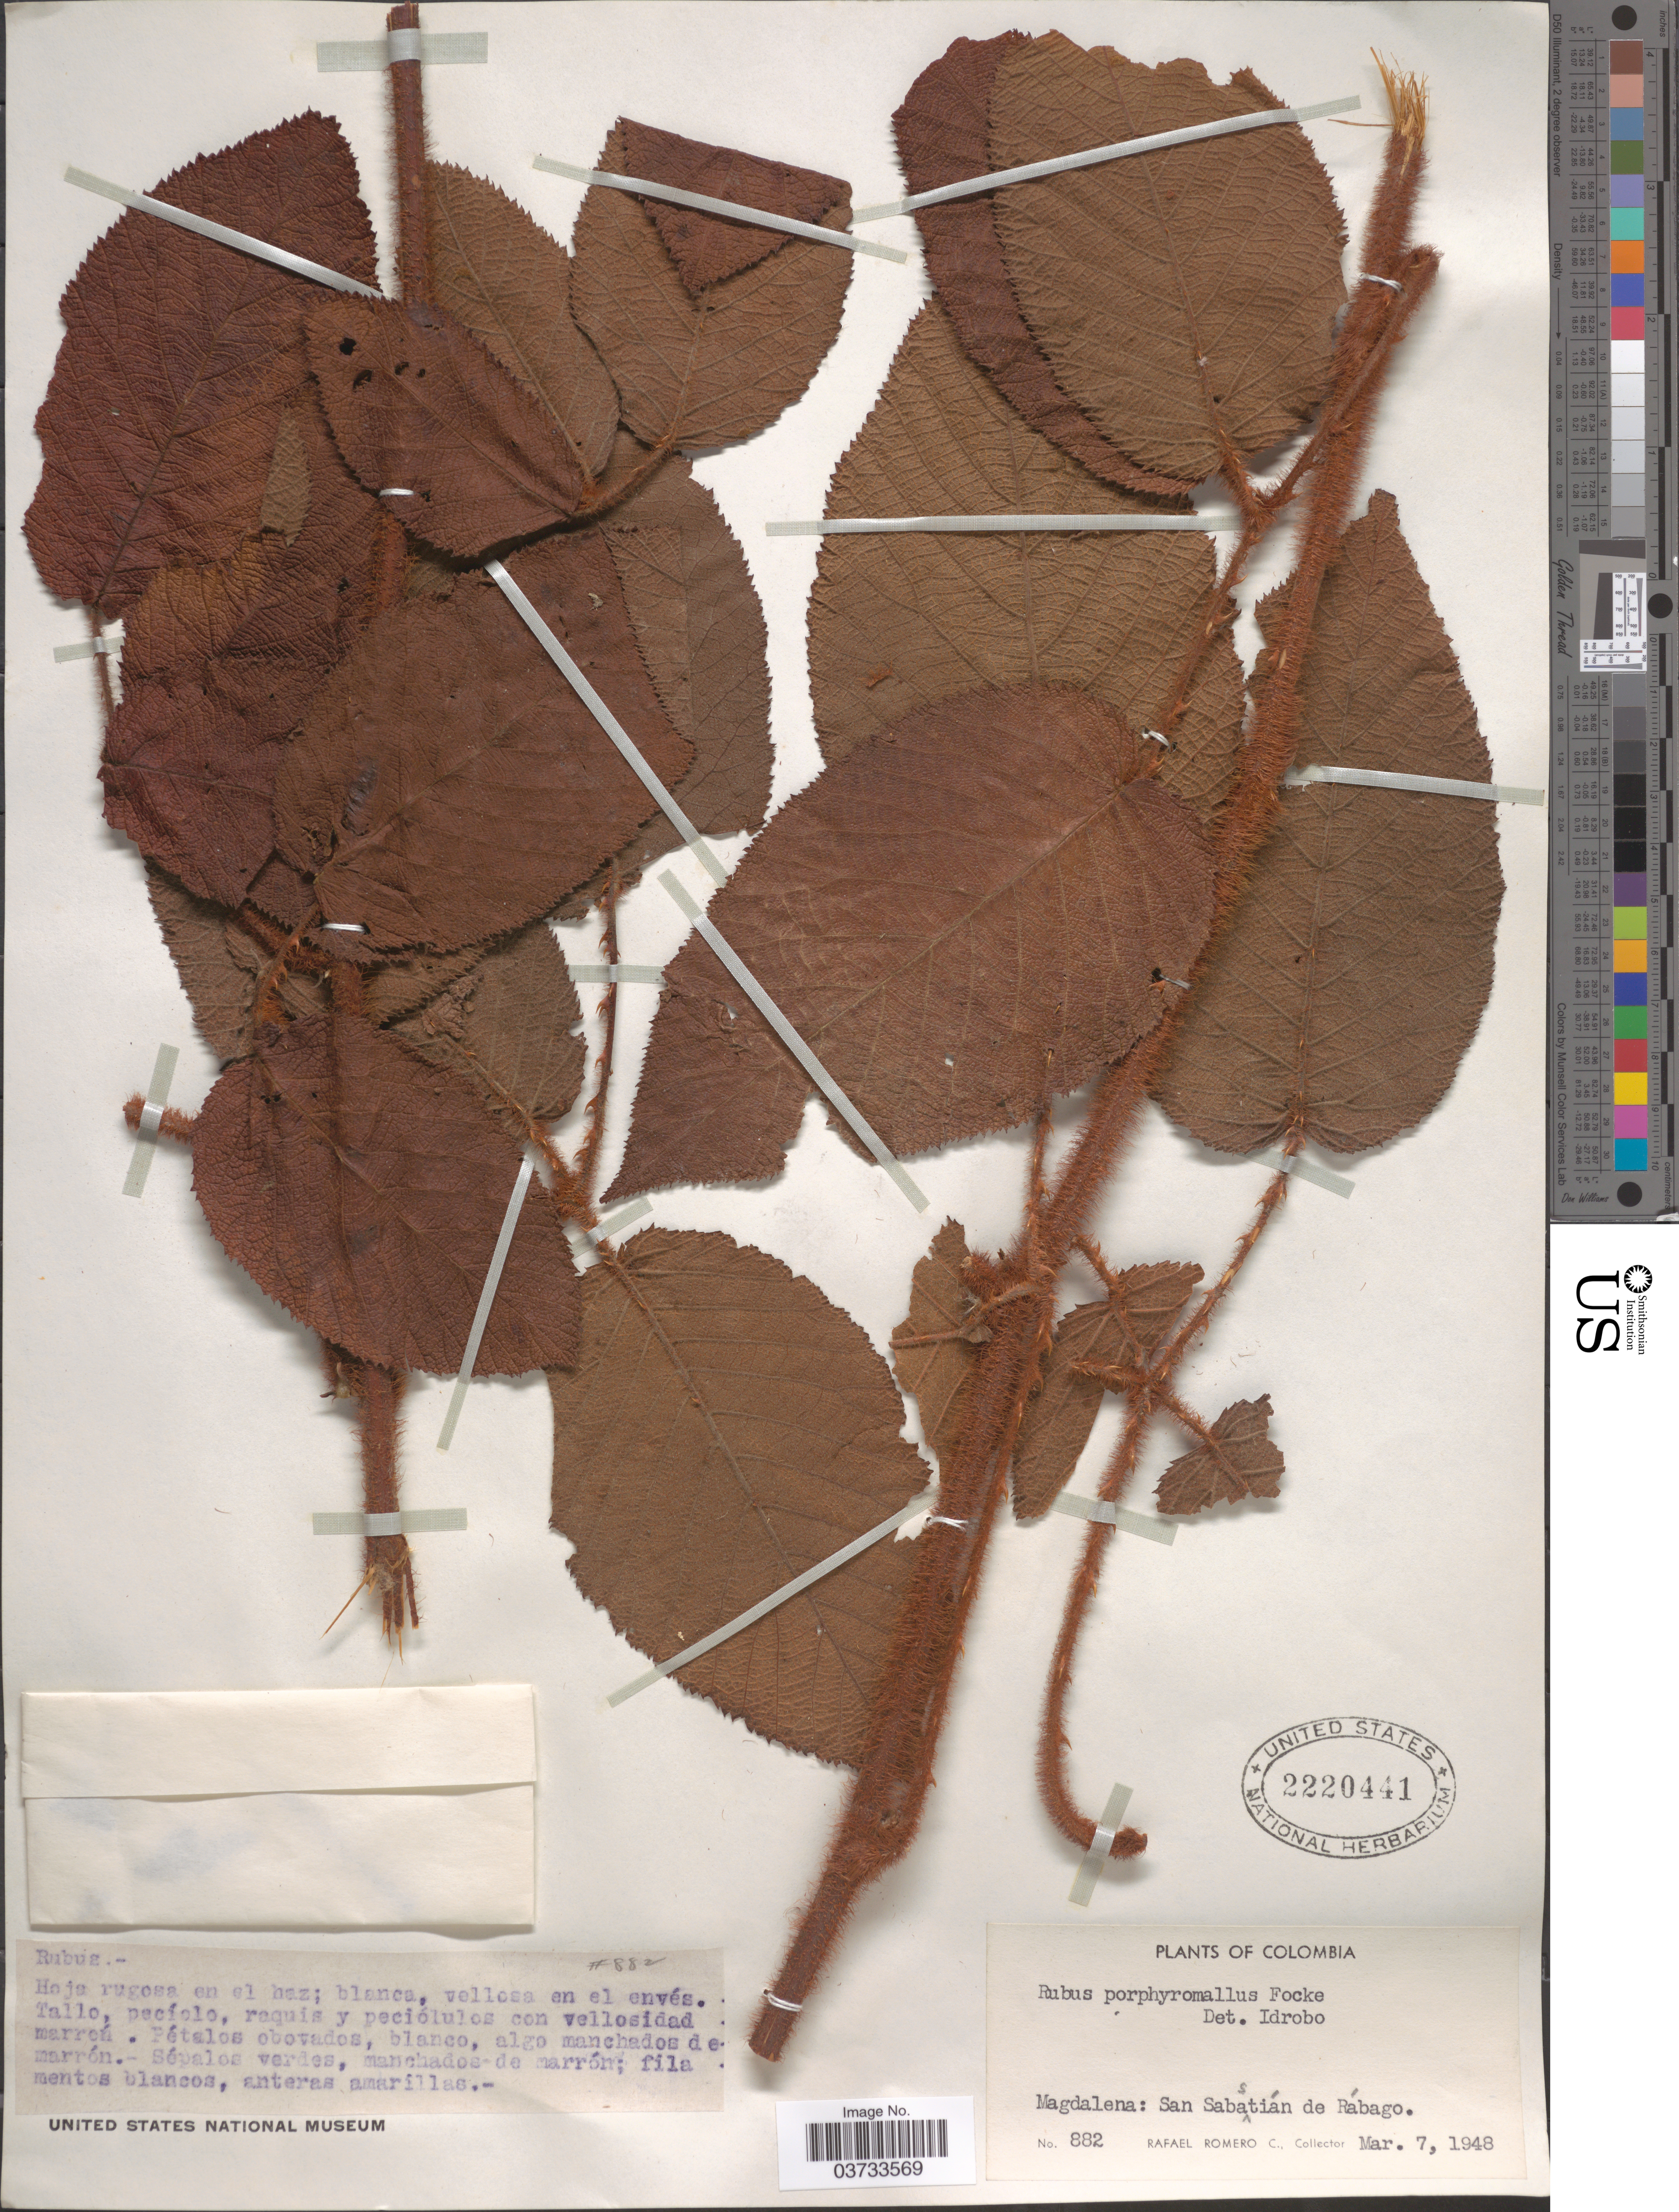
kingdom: Plantae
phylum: Tracheophyta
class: Magnoliopsida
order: Rosales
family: Rosaceae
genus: Rubus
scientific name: Rubus radicans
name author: Cav.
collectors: R. Romero Castañeda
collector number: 882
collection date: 1948-03-07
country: Colombia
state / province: Magdalena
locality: San Sabastián de Rábago.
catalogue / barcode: US 2220441